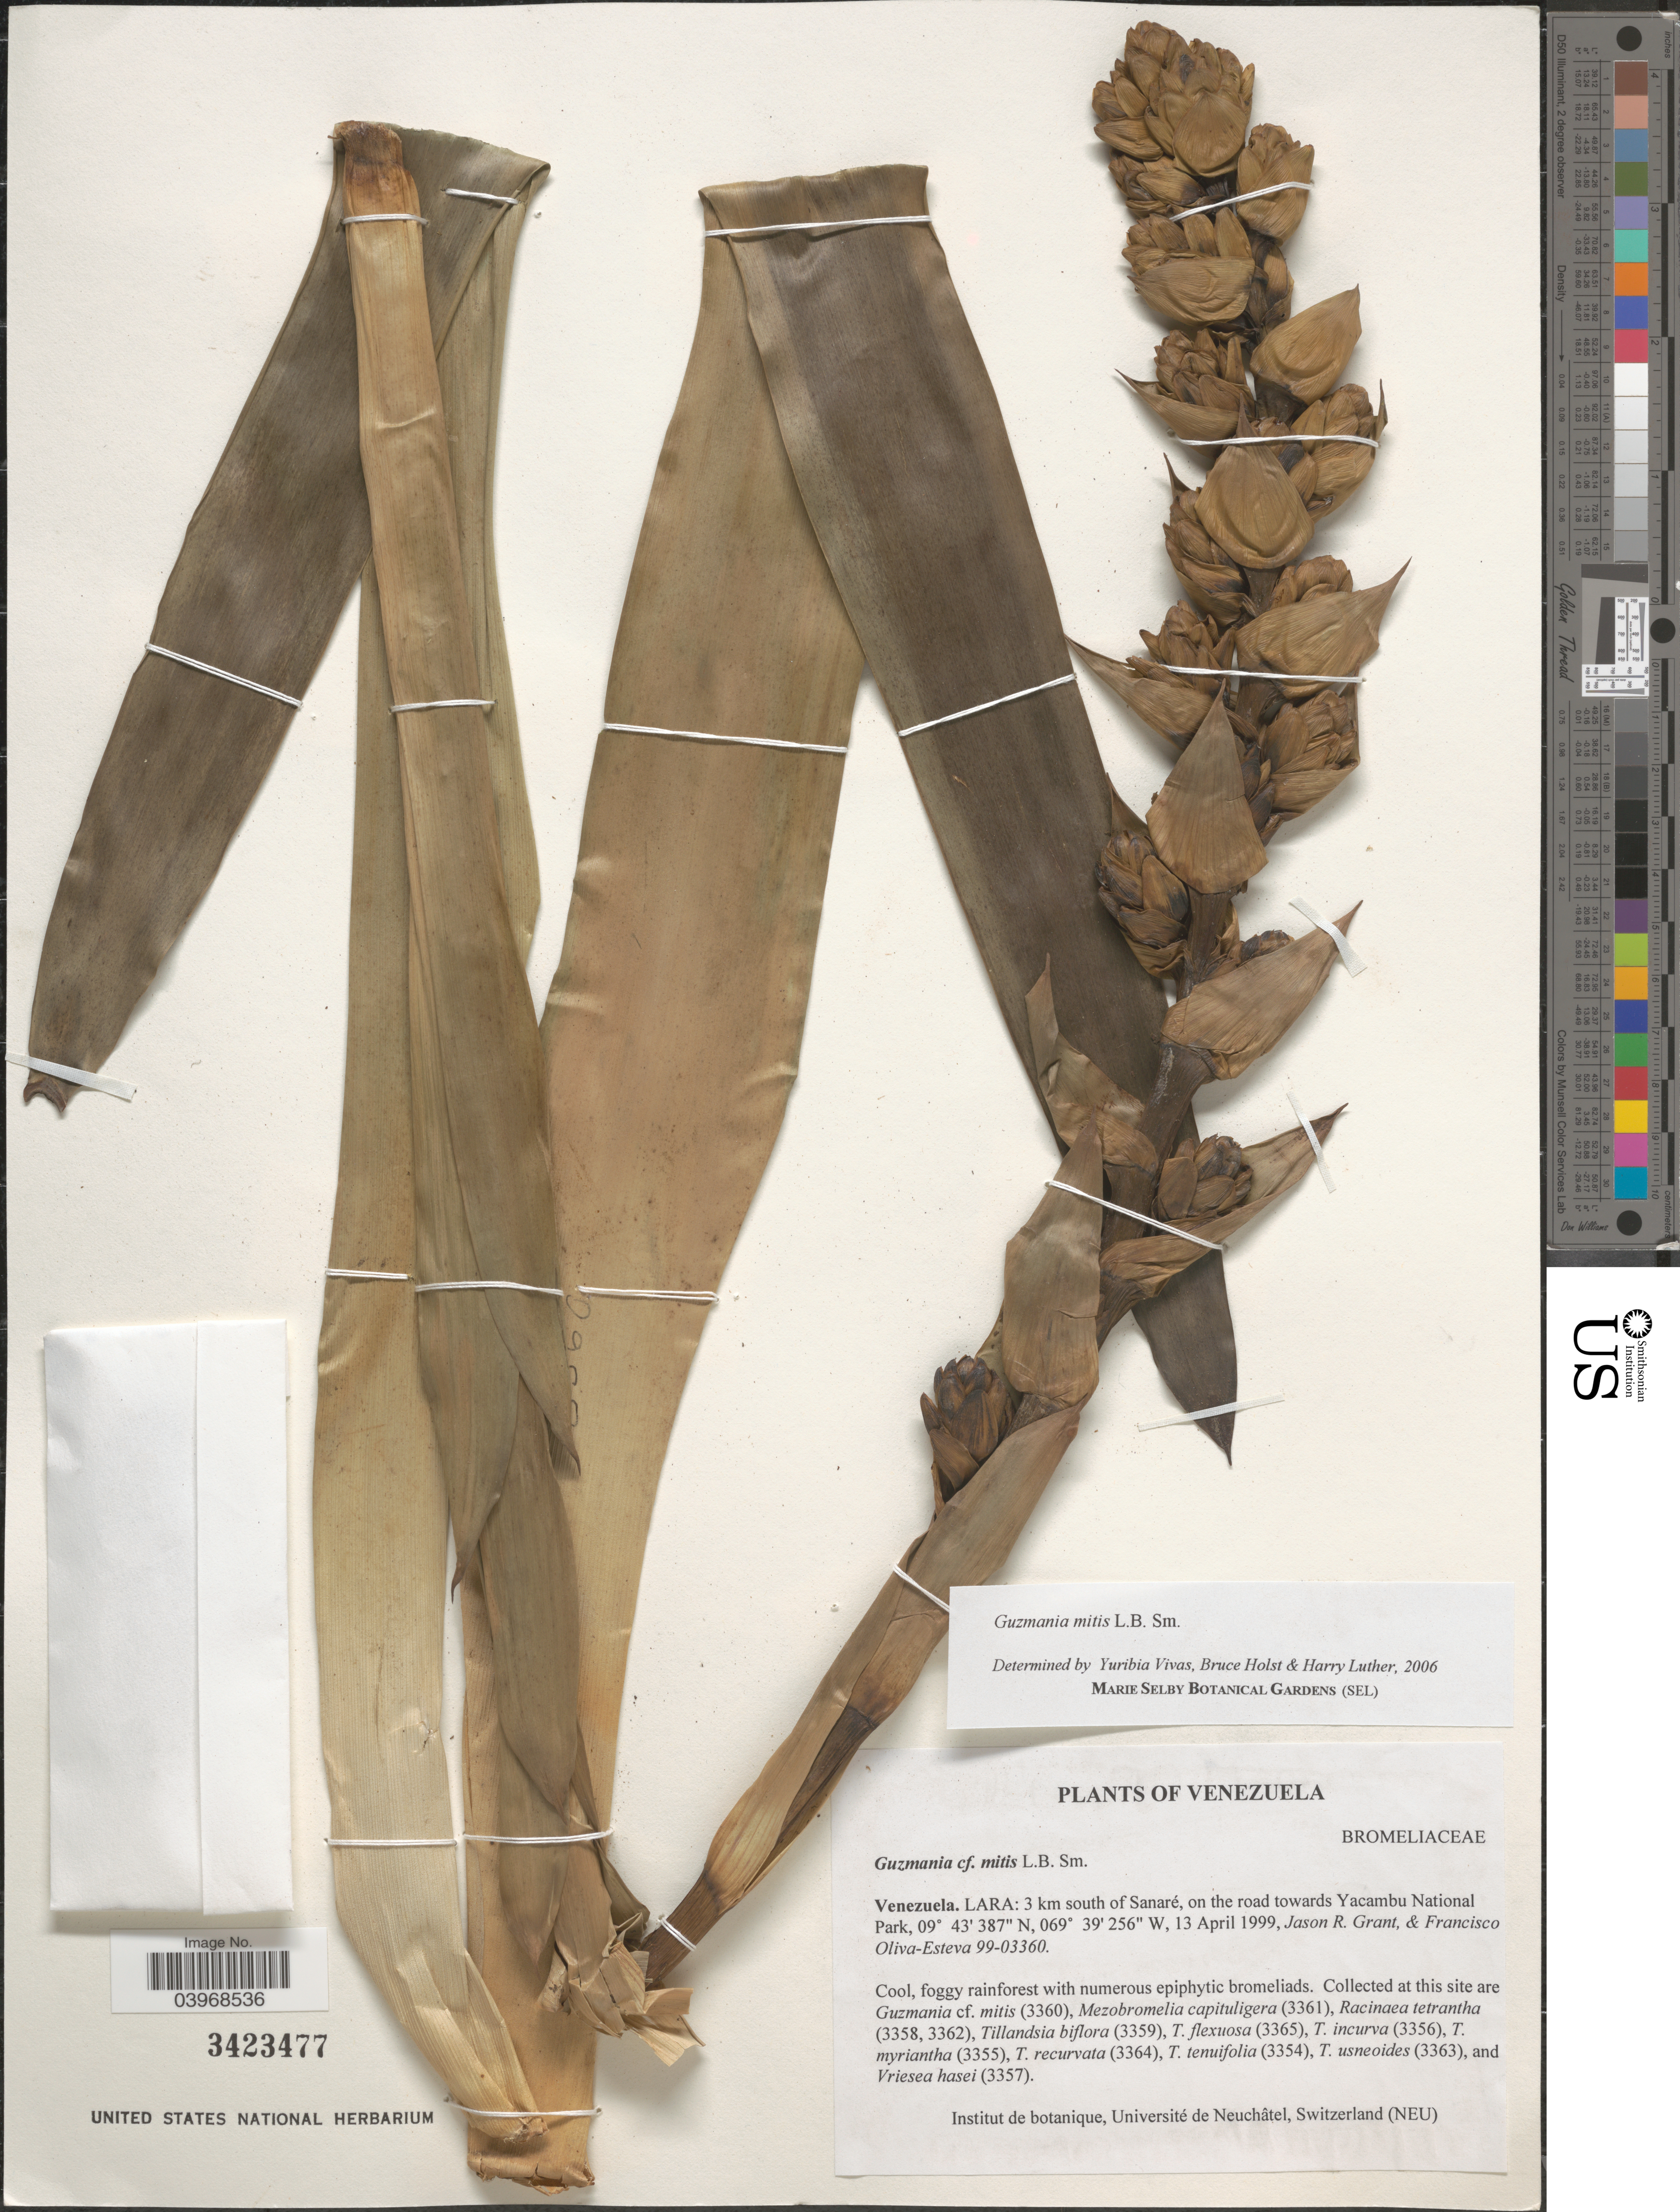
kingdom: Plantae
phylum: Tracheophyta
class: Liliopsida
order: Poales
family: Bromeliaceae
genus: Guzmania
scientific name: Guzmania mitis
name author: L.B. Sm.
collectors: J. R. Grant & F. Oliva-Esteva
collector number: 99-03360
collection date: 1999-04-13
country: Venezuela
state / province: Lara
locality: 3 km south of Sanaré, on the road towards Yacambu National Park.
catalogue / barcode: US 3423477